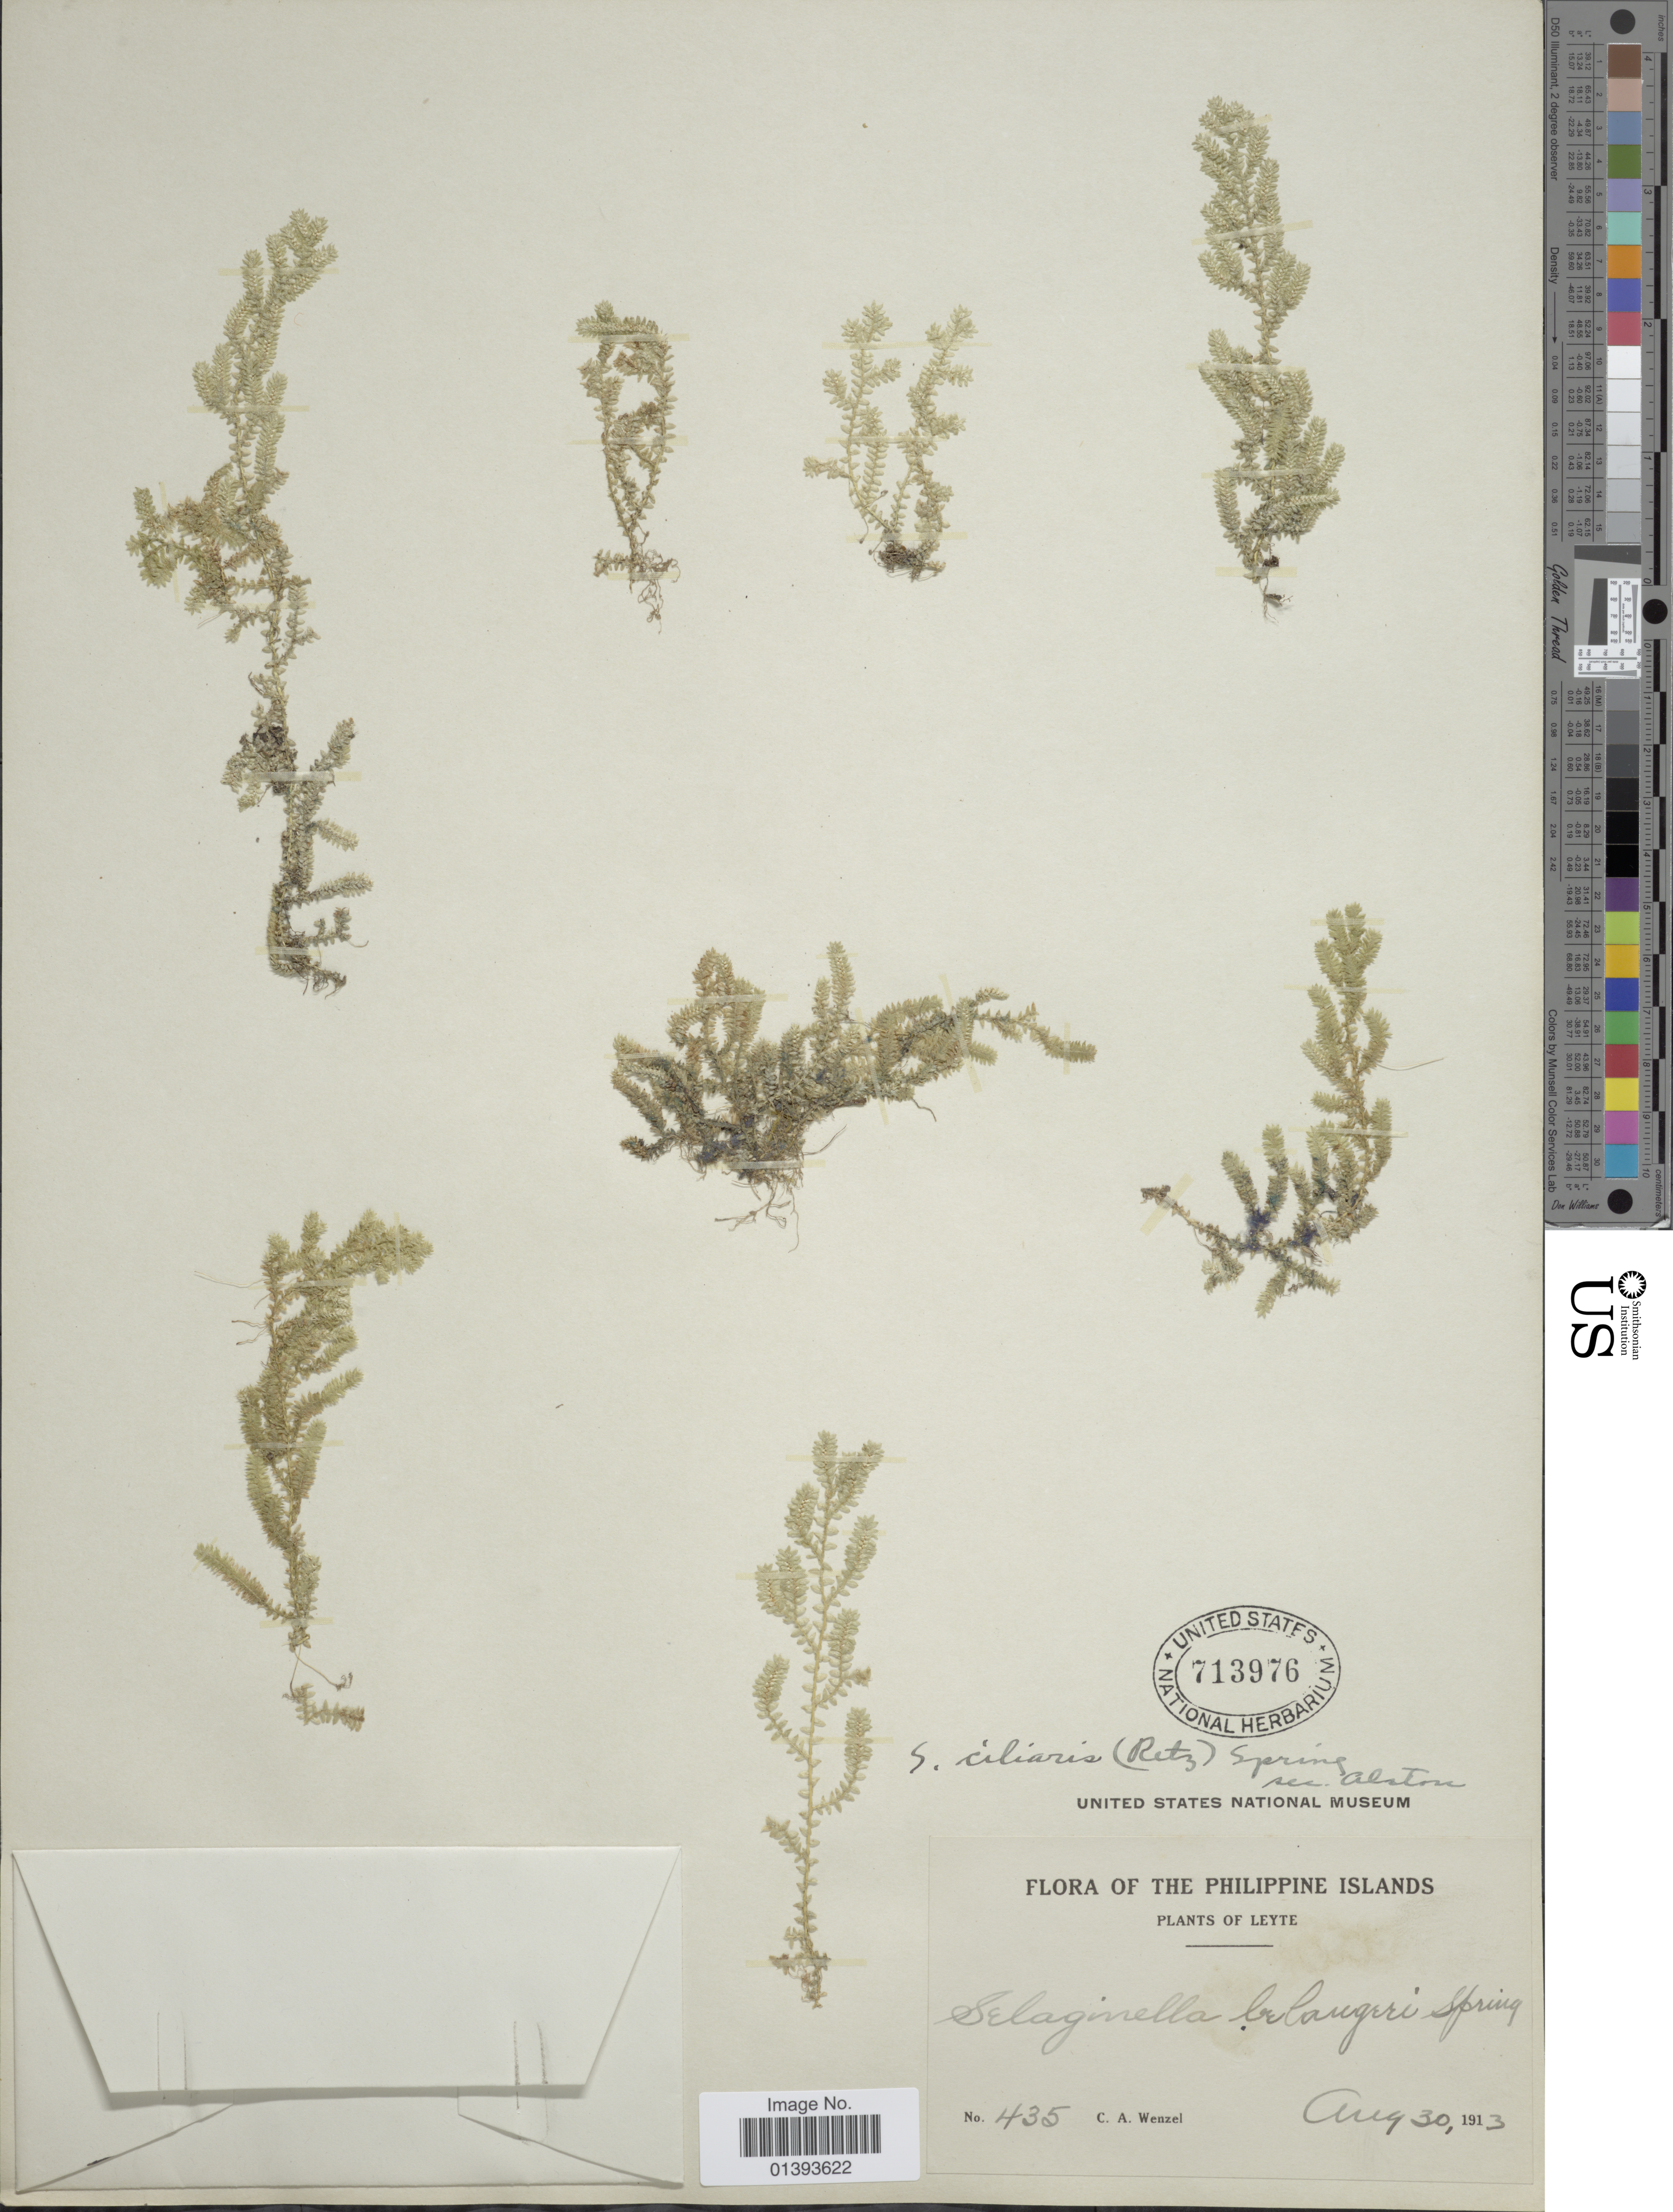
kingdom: Plantae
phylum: Tracheophyta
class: Lycopodiopsida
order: Selaginellales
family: Selaginellaceae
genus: Selaginella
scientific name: Selaginella ciliaris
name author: (Retz.) Spring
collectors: C. Wenzel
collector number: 435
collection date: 1913-08-30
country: Philippines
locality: Leyte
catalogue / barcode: US 713976